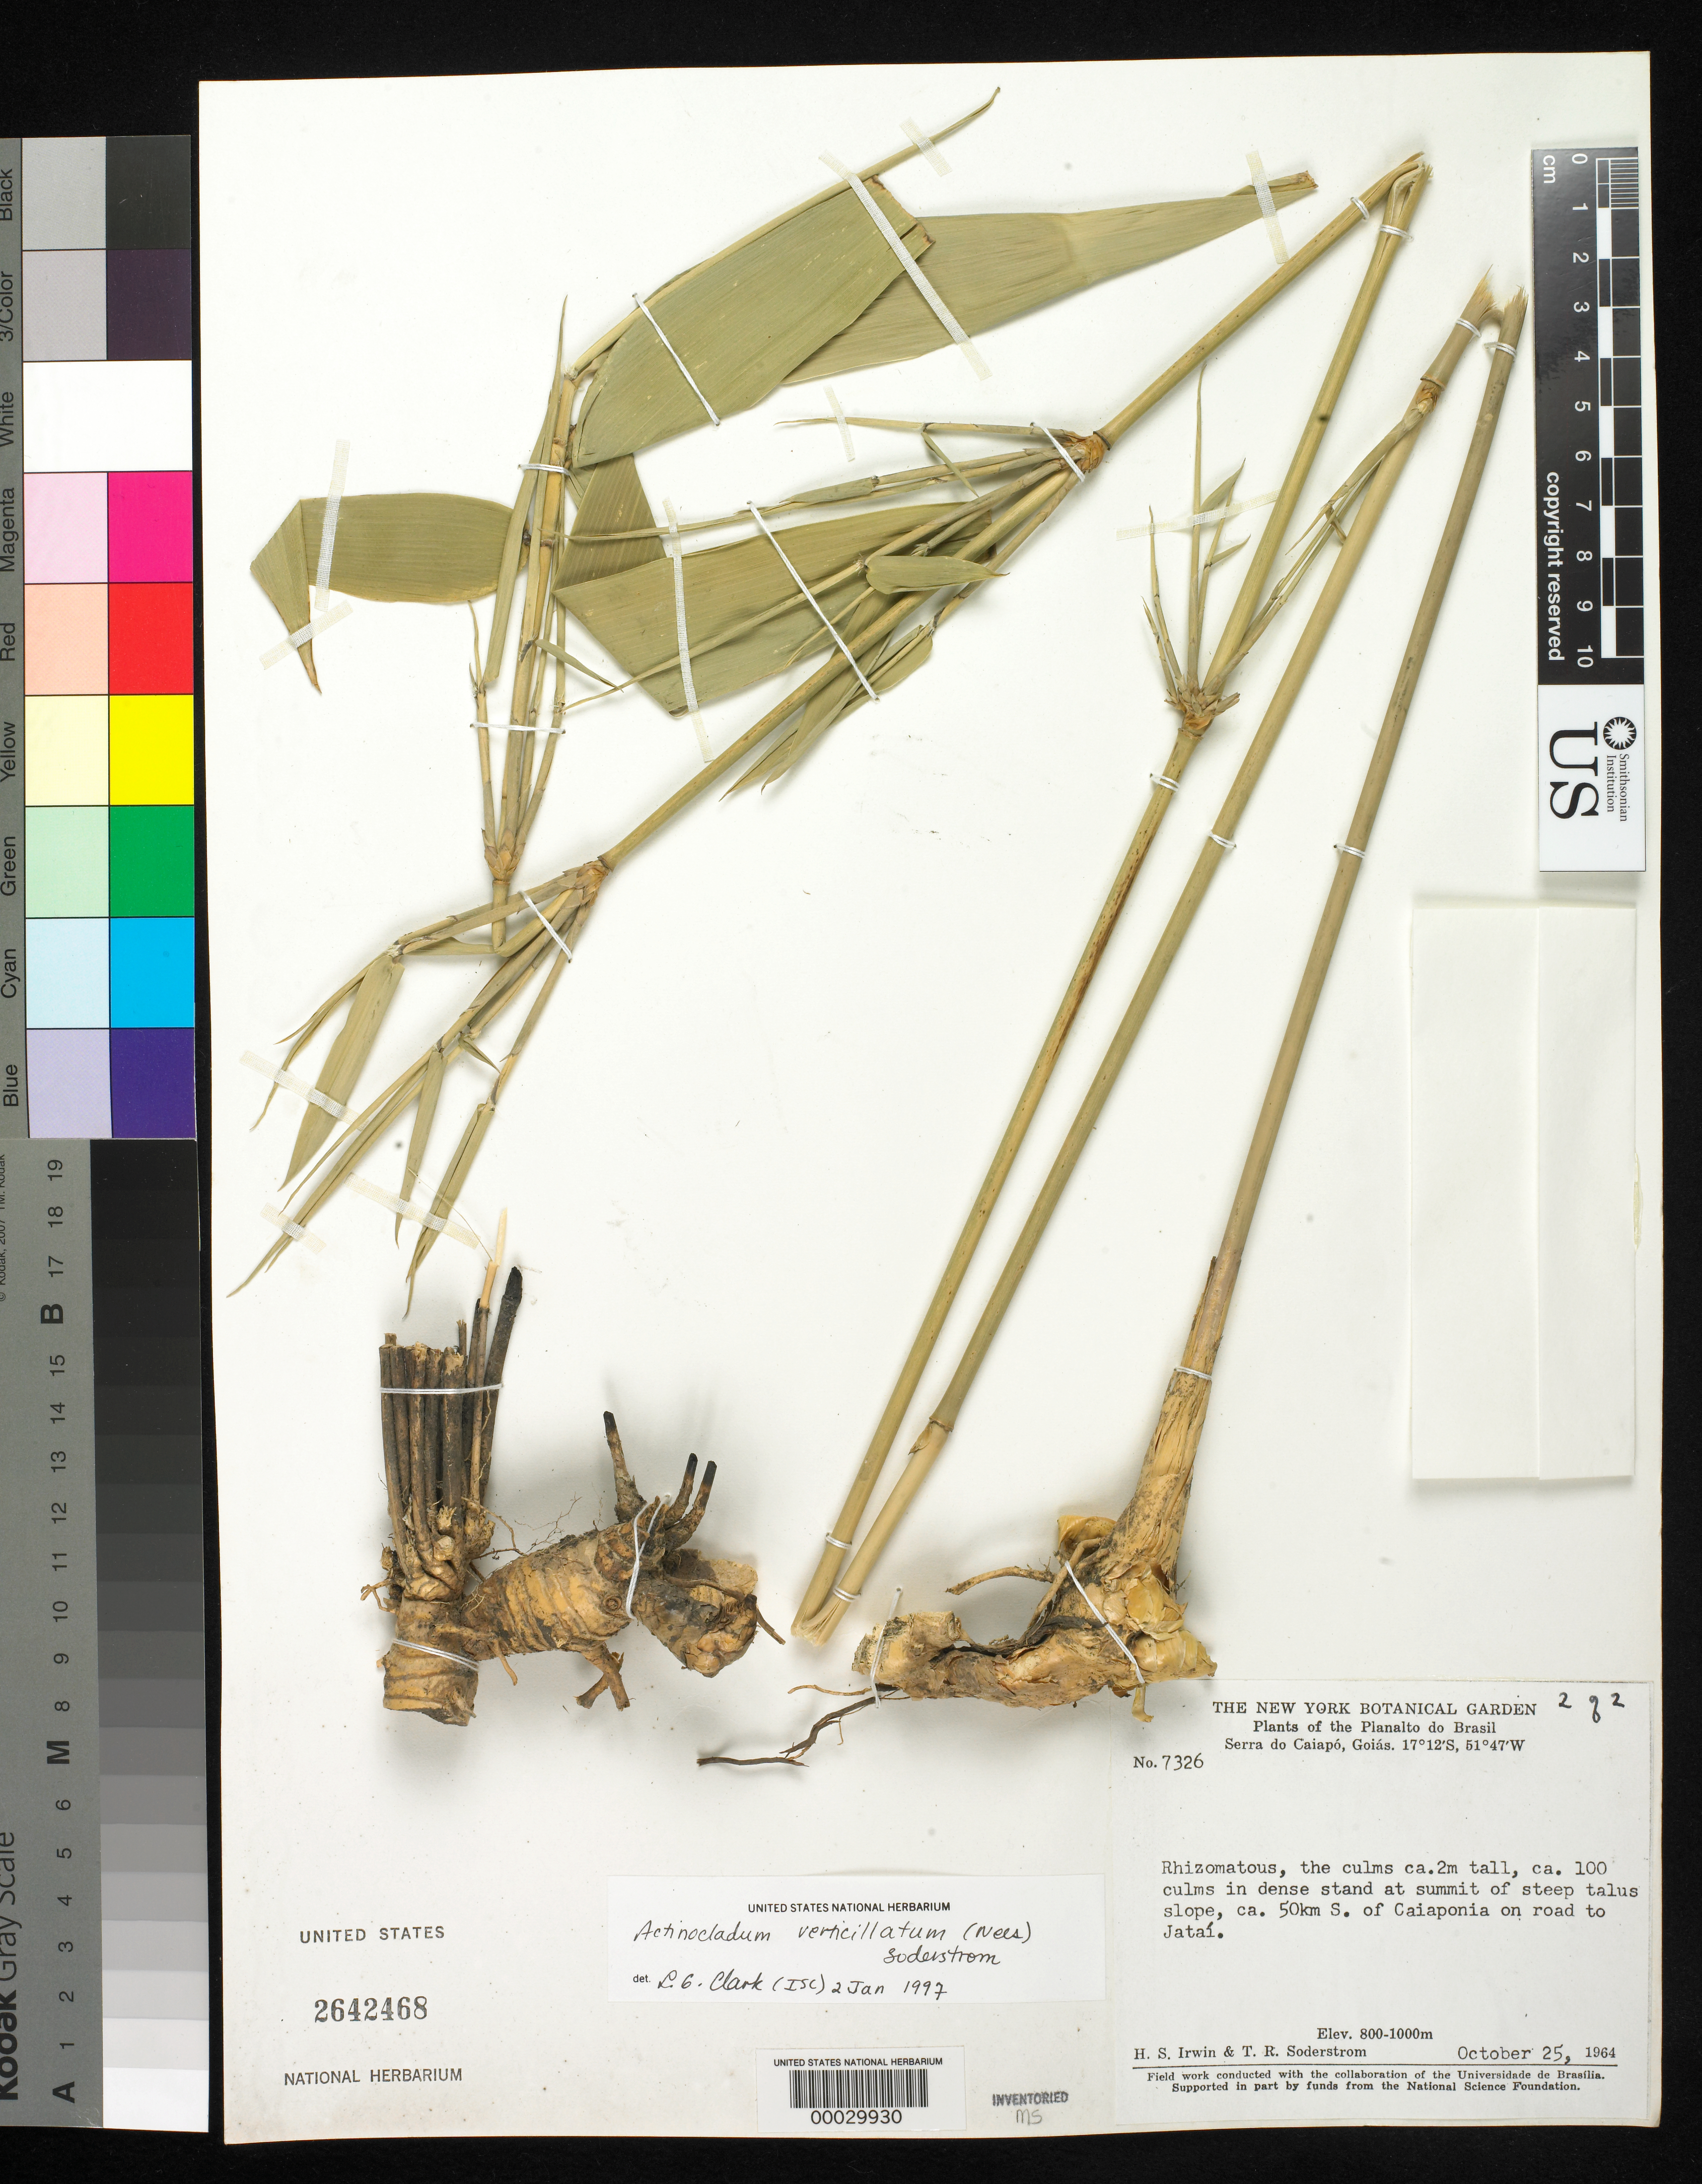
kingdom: Plantae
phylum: Tracheophyta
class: Liliopsida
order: Poales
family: Poaceae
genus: Acidosasa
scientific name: Acidosasa sp.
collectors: H. Irwin & T. R. Soderstrom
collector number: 7326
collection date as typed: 25 Oct 1964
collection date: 1964-10-25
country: Brazil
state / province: Goiás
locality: Serra do caiapo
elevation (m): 800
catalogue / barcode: US 2642468